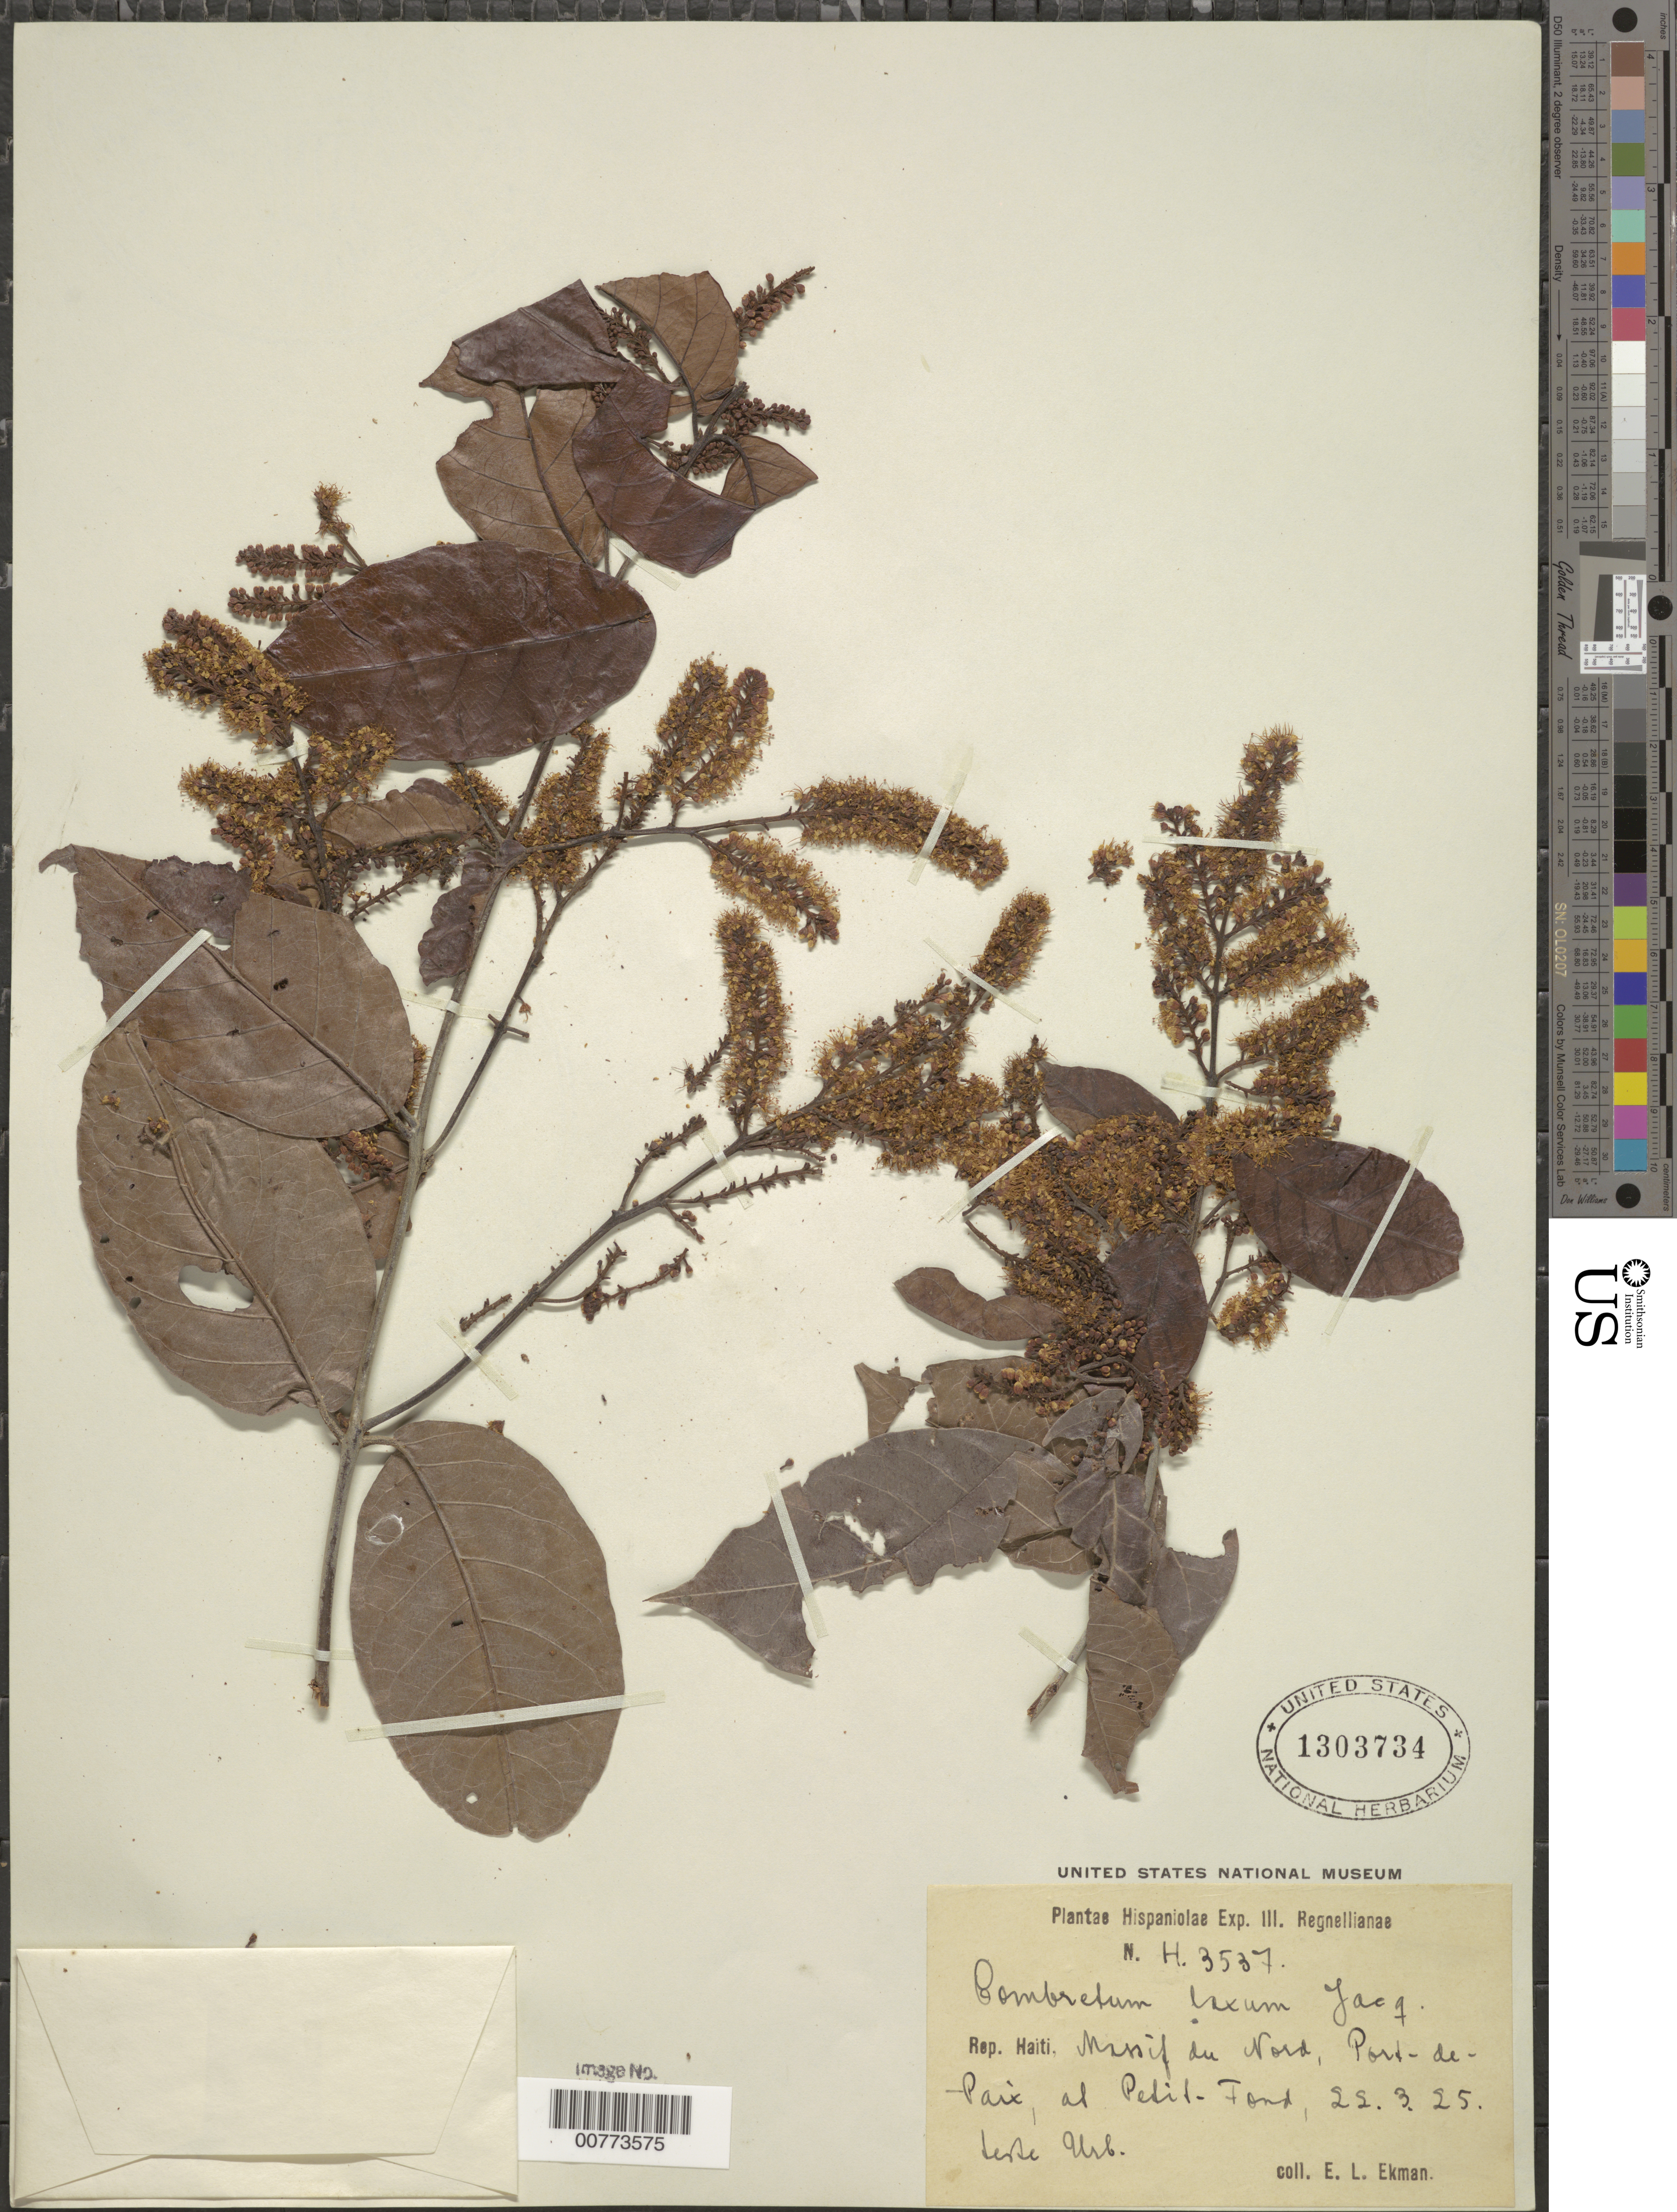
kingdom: Plantae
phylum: Tracheophyta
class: Magnoliopsida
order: Myrtales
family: Combretaceae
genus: Combretum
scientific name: Combretum laxum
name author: Jacq.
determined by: Urban, Ignatz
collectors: E. L. Ekman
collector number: H 3537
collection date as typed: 23 Mar 1925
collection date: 1925-03-23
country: Haiti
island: Hispaniola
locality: Massif du Nord, Port-de-Paix, at Petit-Fond.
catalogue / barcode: US 1303734